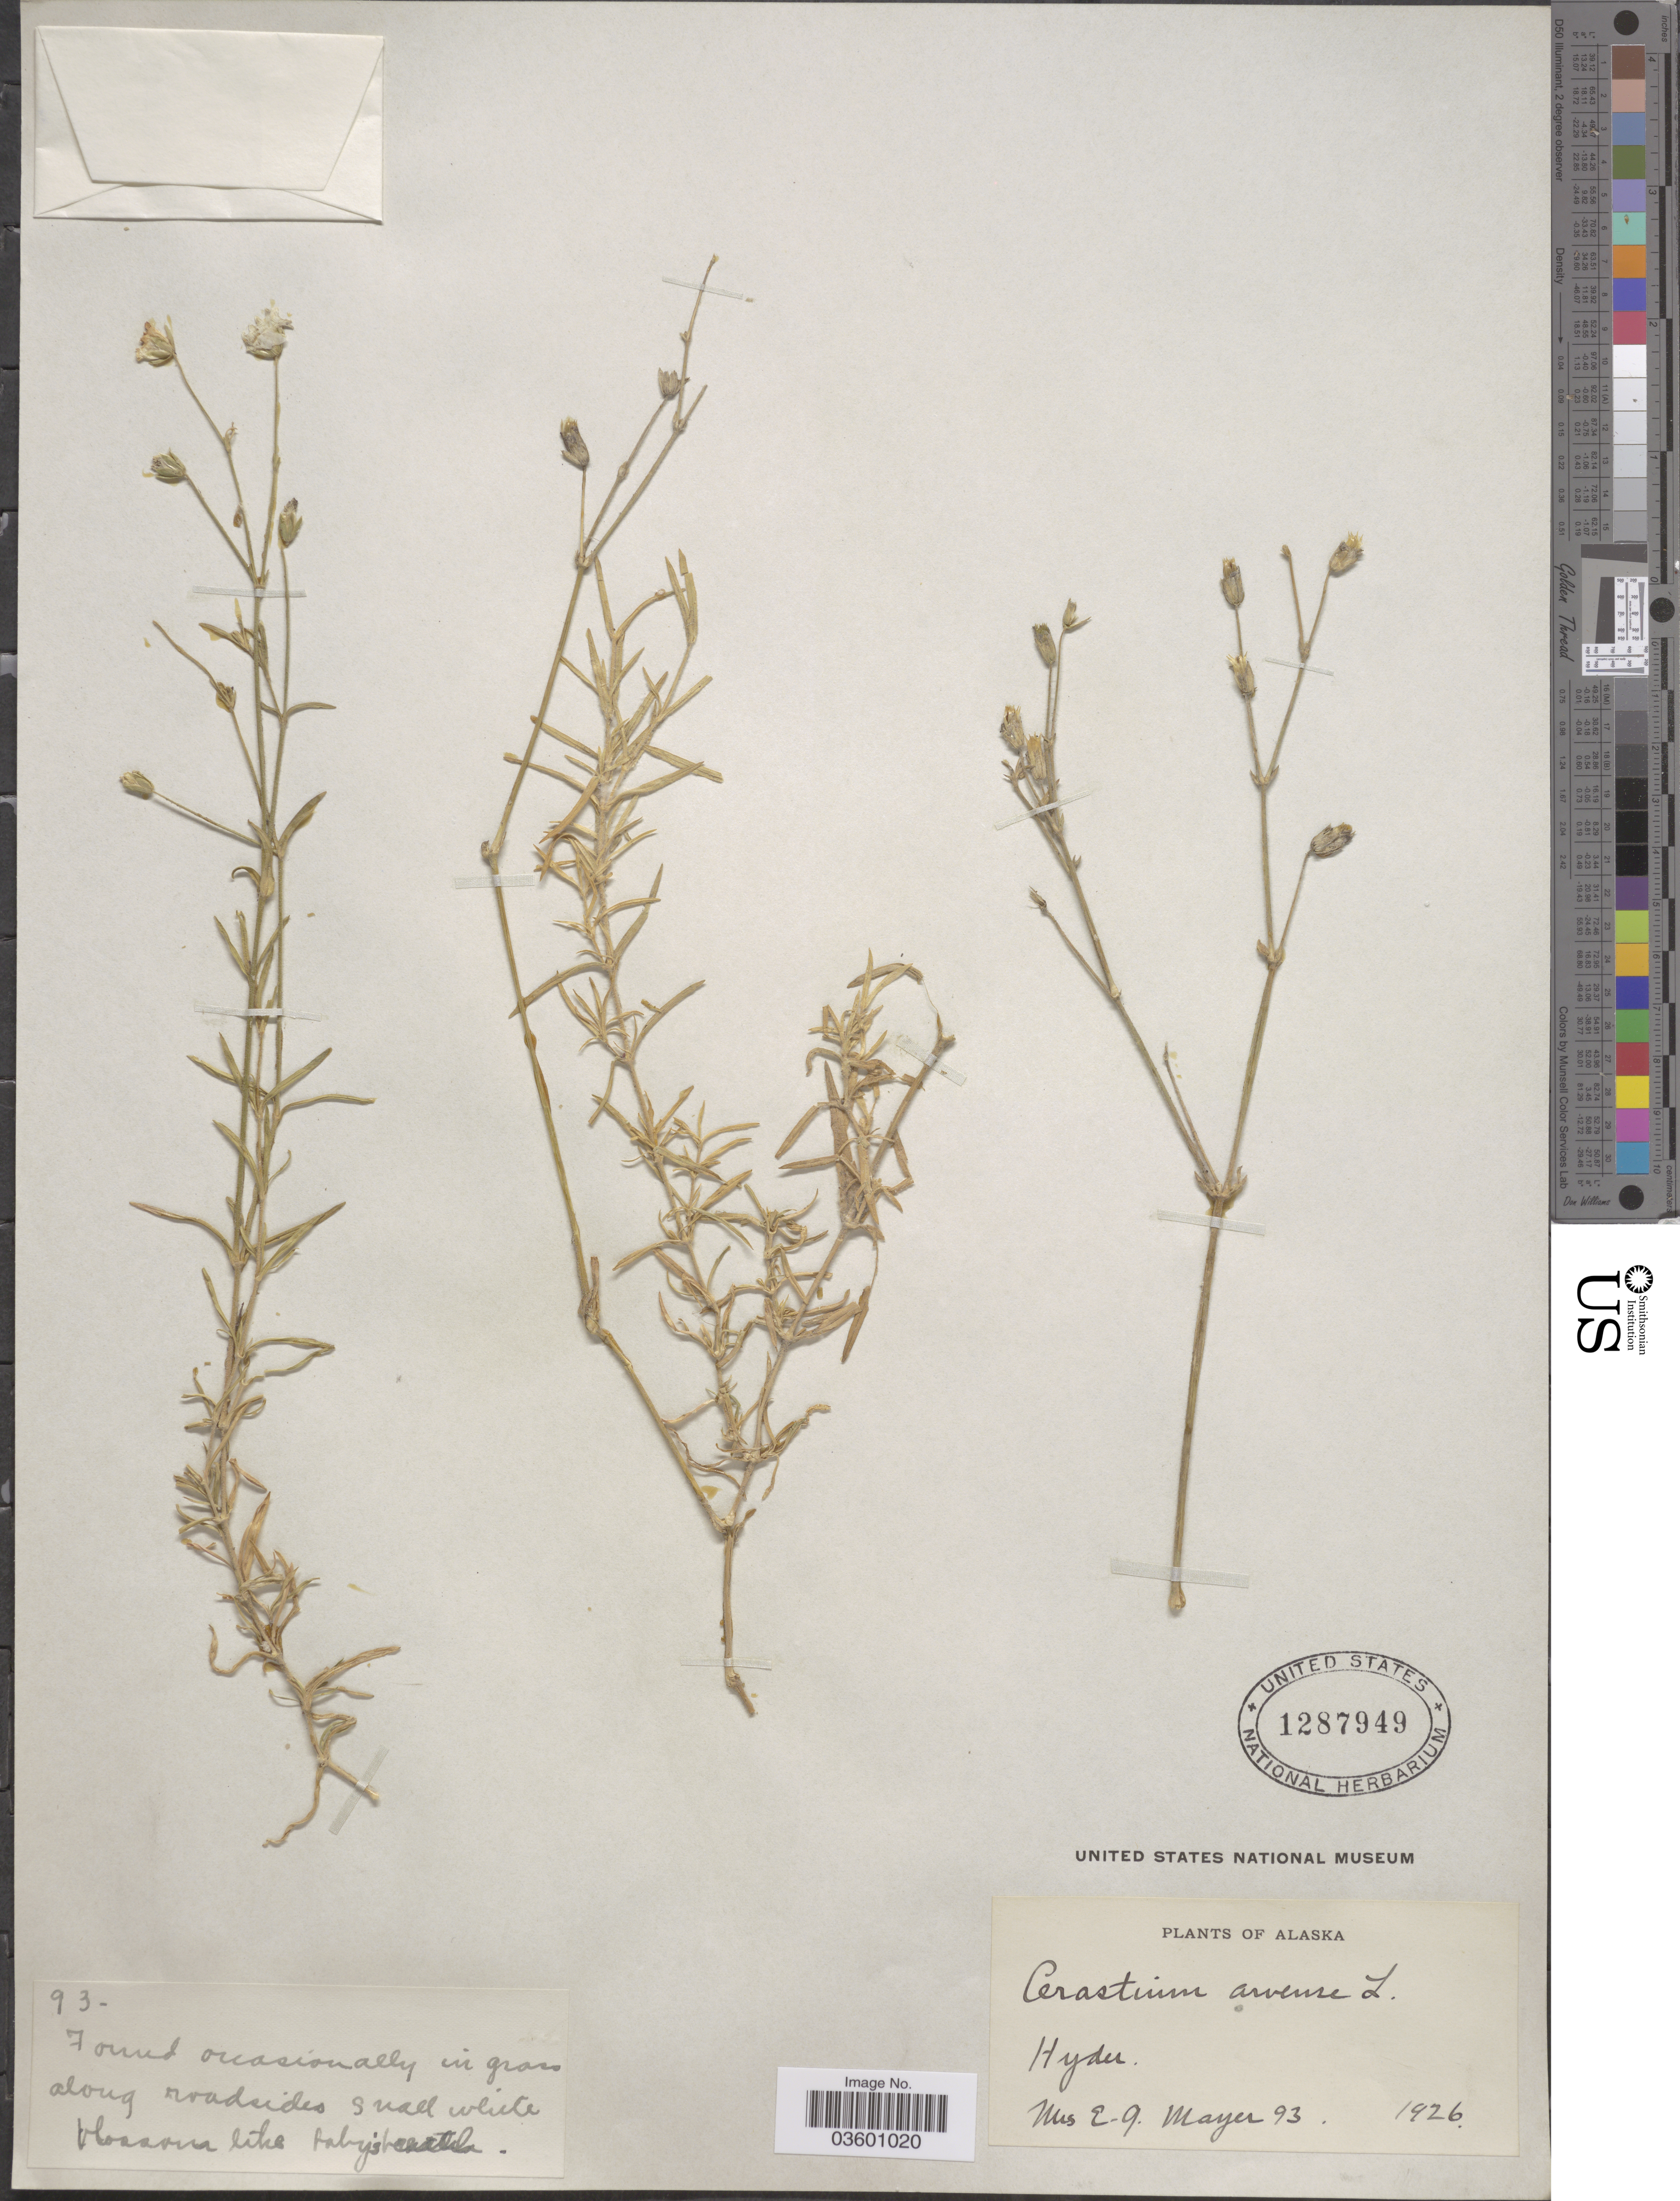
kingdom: Plantae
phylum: Tracheophyta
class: Magnoliopsida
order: Caryophyllales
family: Caryophyllaceae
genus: Cerastium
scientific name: Cerastium arvense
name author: L.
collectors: E. Mayer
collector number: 93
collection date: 1926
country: United States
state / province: Alaska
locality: Hyder.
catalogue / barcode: US 1287949